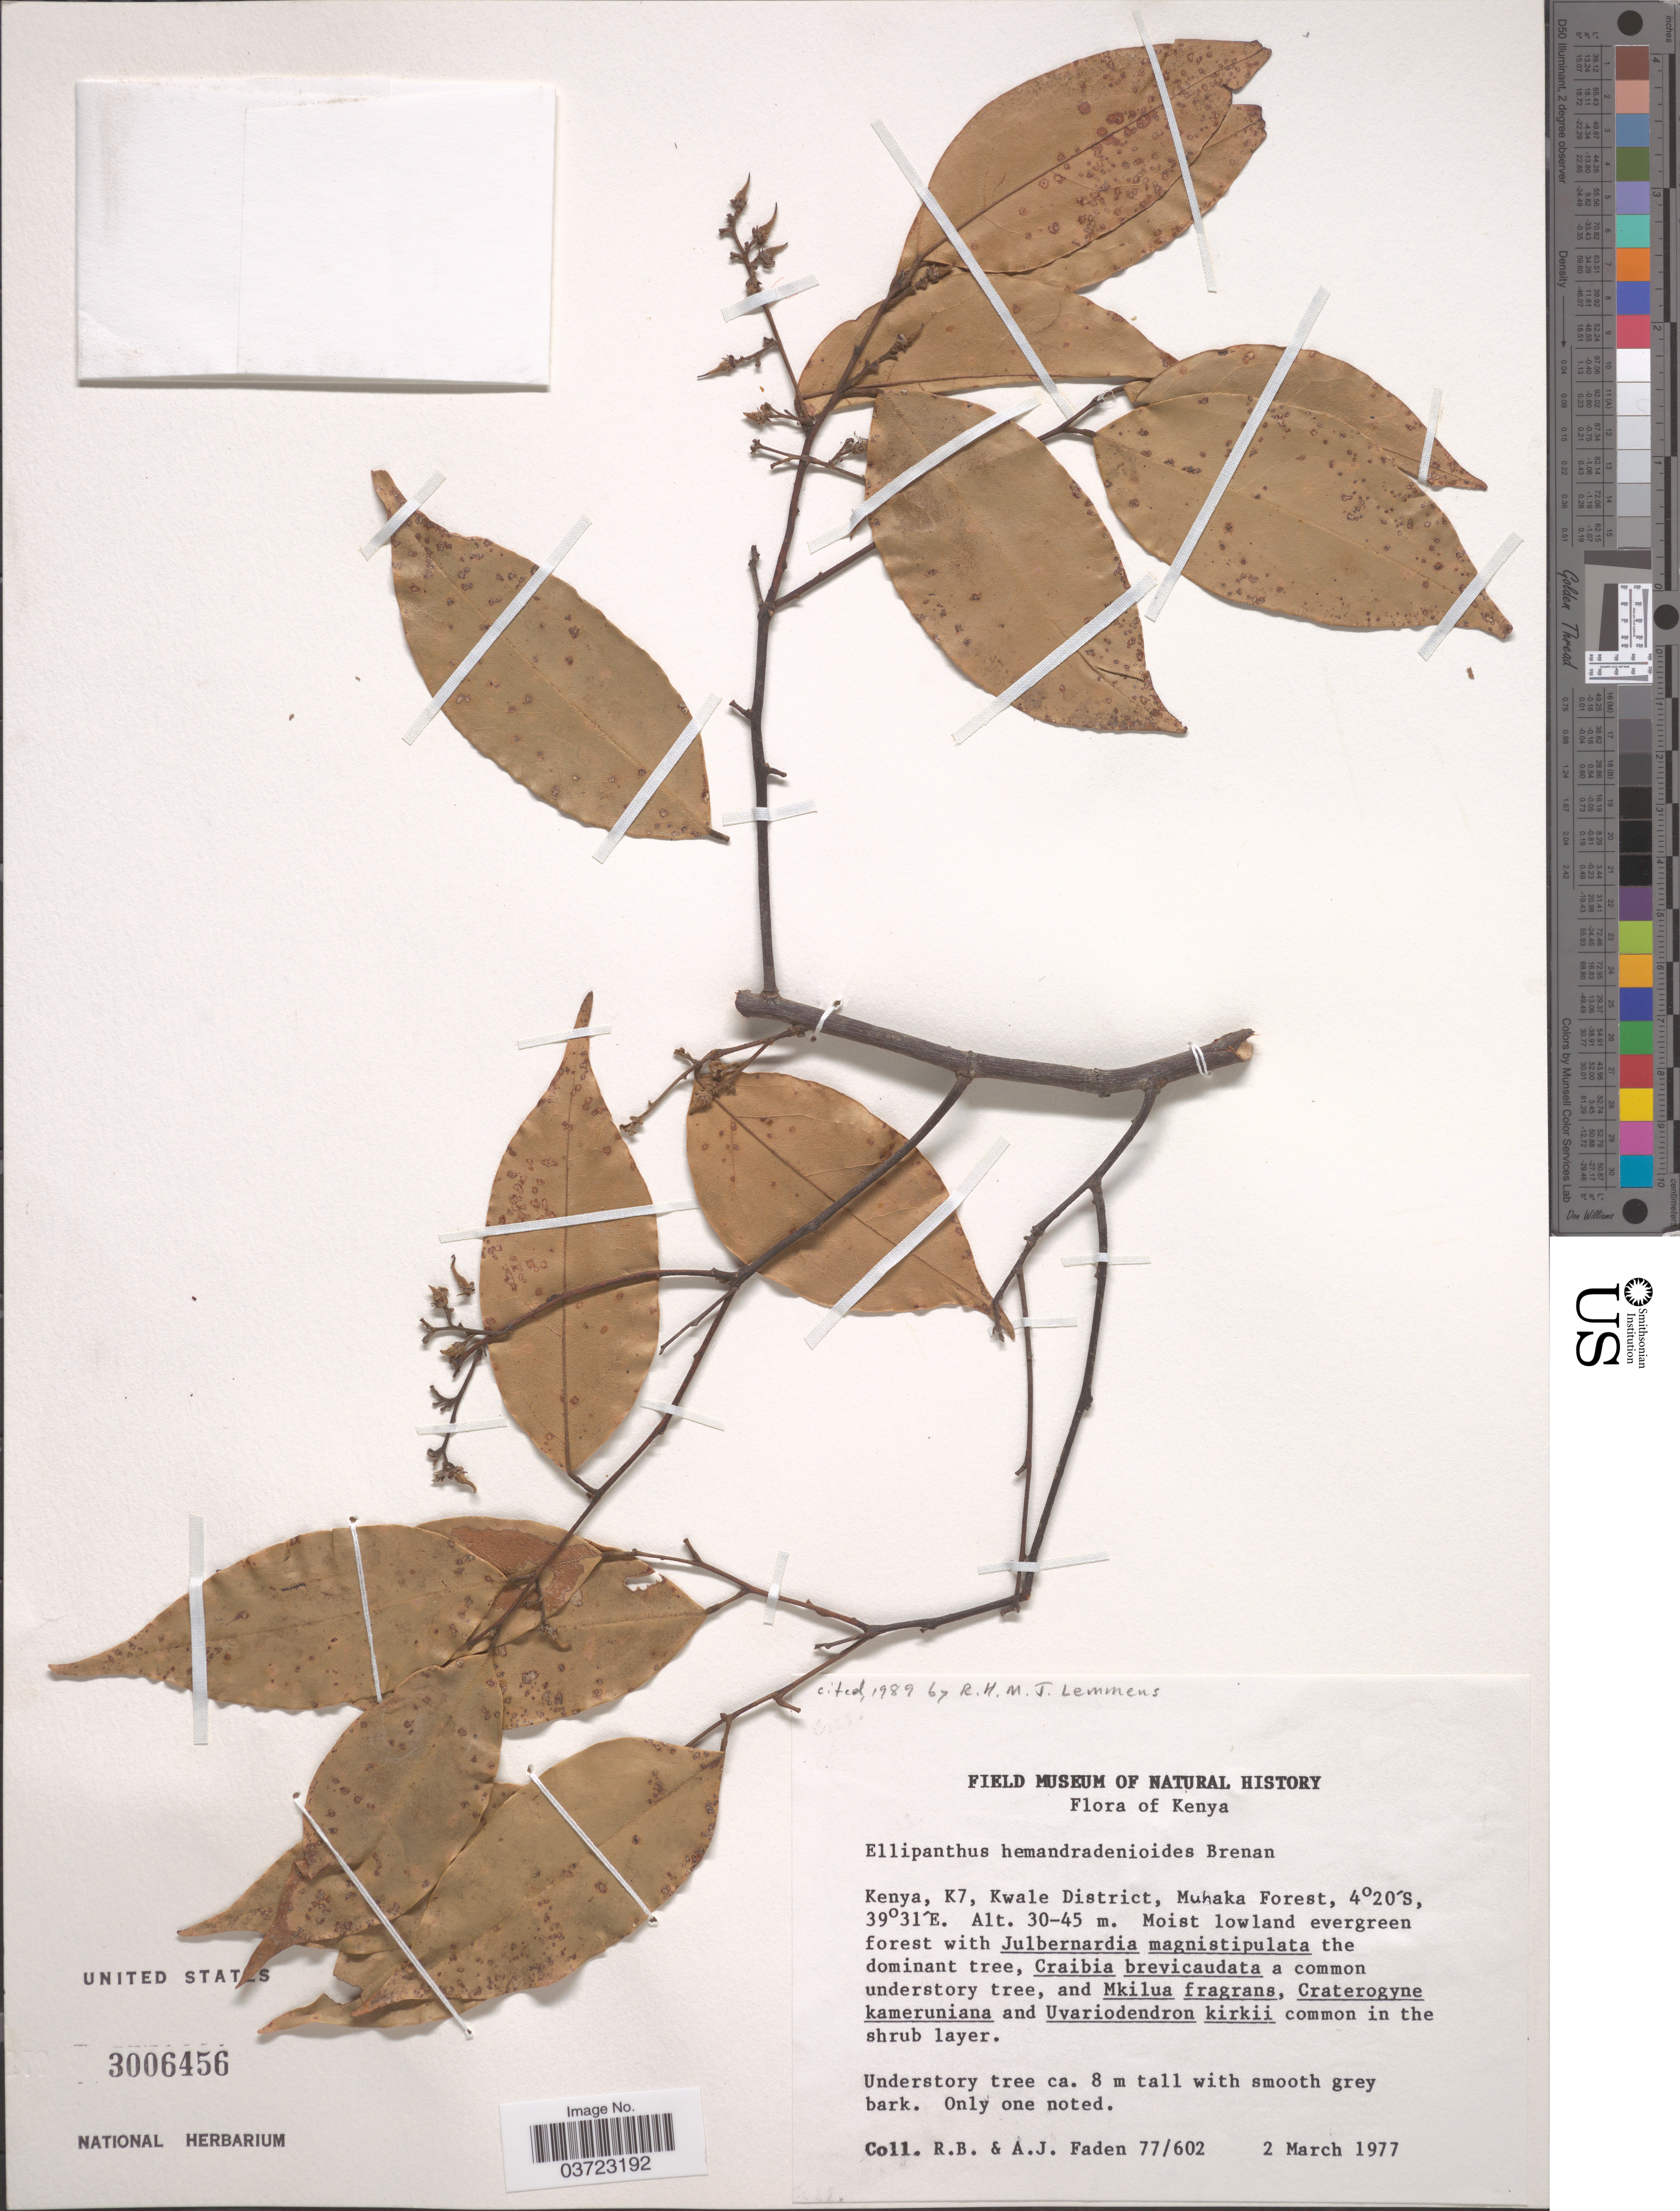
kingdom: Plantae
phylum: Tracheophyta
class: Magnoliopsida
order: Oxalidales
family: Connaraceae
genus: Ellipanthus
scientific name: Ellipanthus hemandradenioides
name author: Brenan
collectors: R. B. Faden & A. J. Faden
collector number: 77/602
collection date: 1977-03-02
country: Kenya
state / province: Kwale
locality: K7, Kwale District, Muhaka Forest.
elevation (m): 30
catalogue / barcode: US 3006456